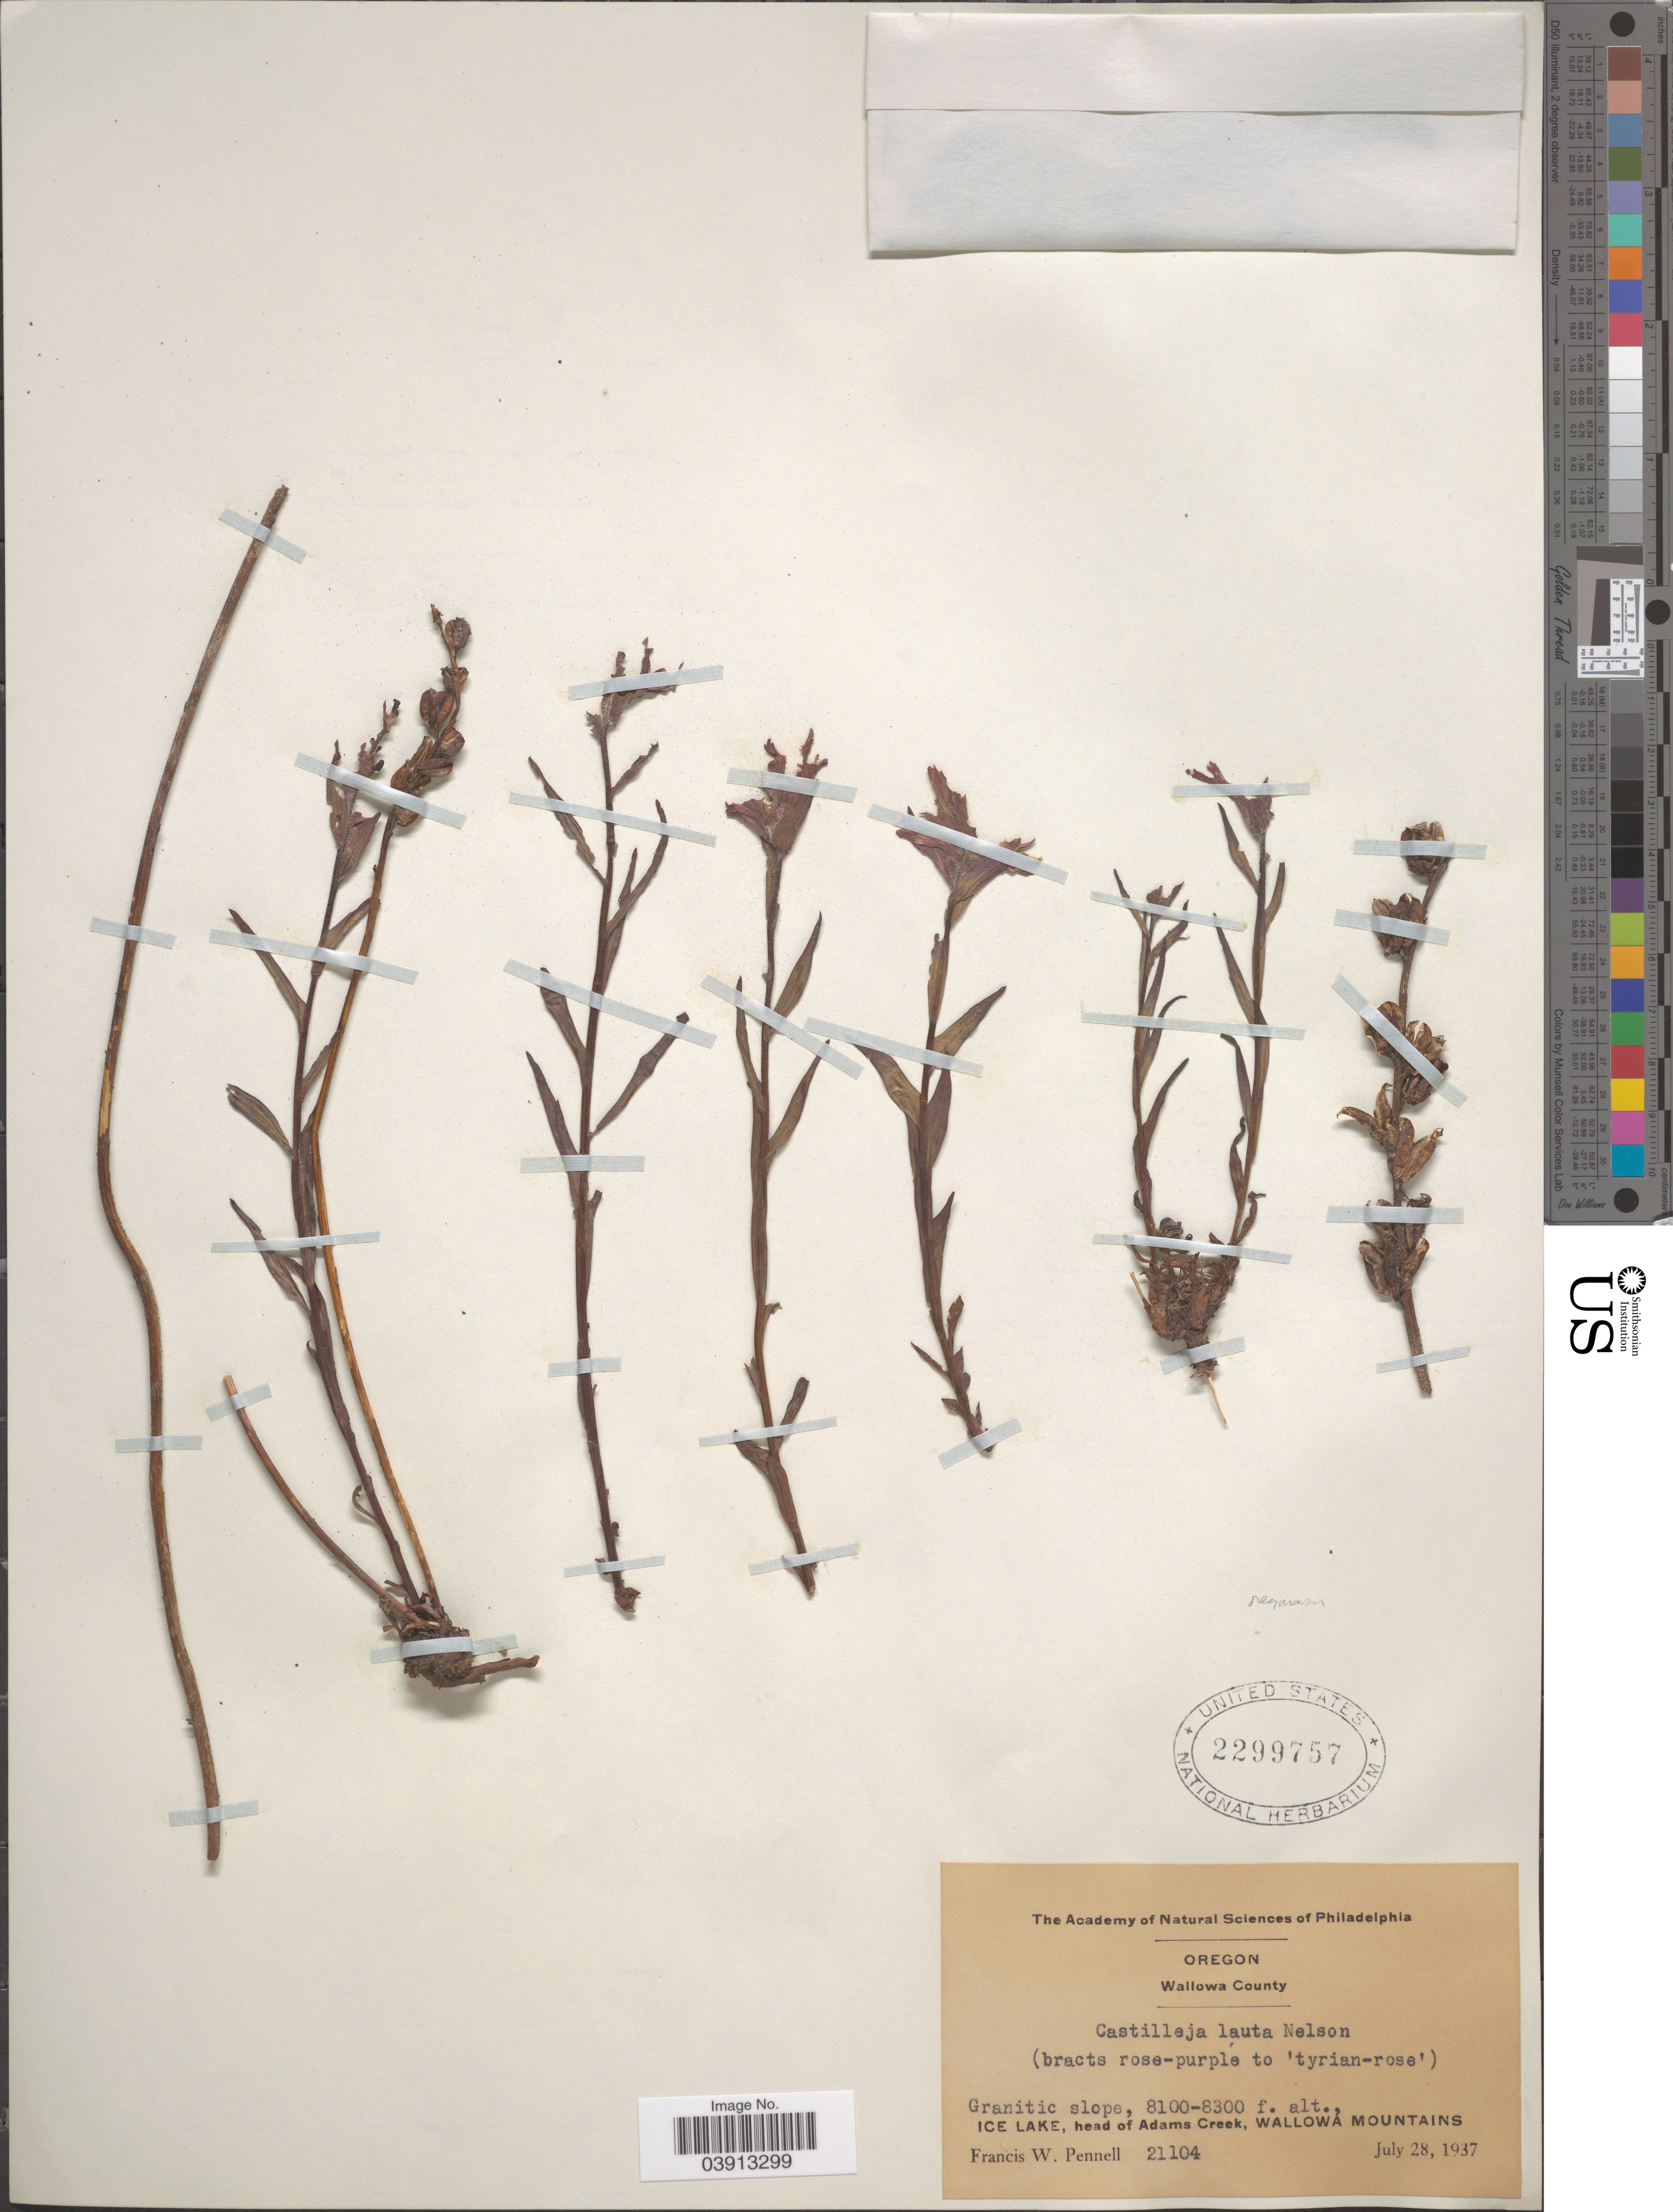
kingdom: Plantae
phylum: Tracheophyta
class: Magnoliopsida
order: Lamiales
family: Orobanchaceae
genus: Castilleja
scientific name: Castilleja oregonensis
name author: Gand.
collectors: F. W. Pennell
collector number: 21104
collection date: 1937-07-28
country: United States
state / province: Oregon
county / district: Wallowa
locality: Wallowa County. Ice Lake, head of Adams Creek, Wallowa Mountains.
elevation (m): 2469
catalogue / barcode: US 2299757